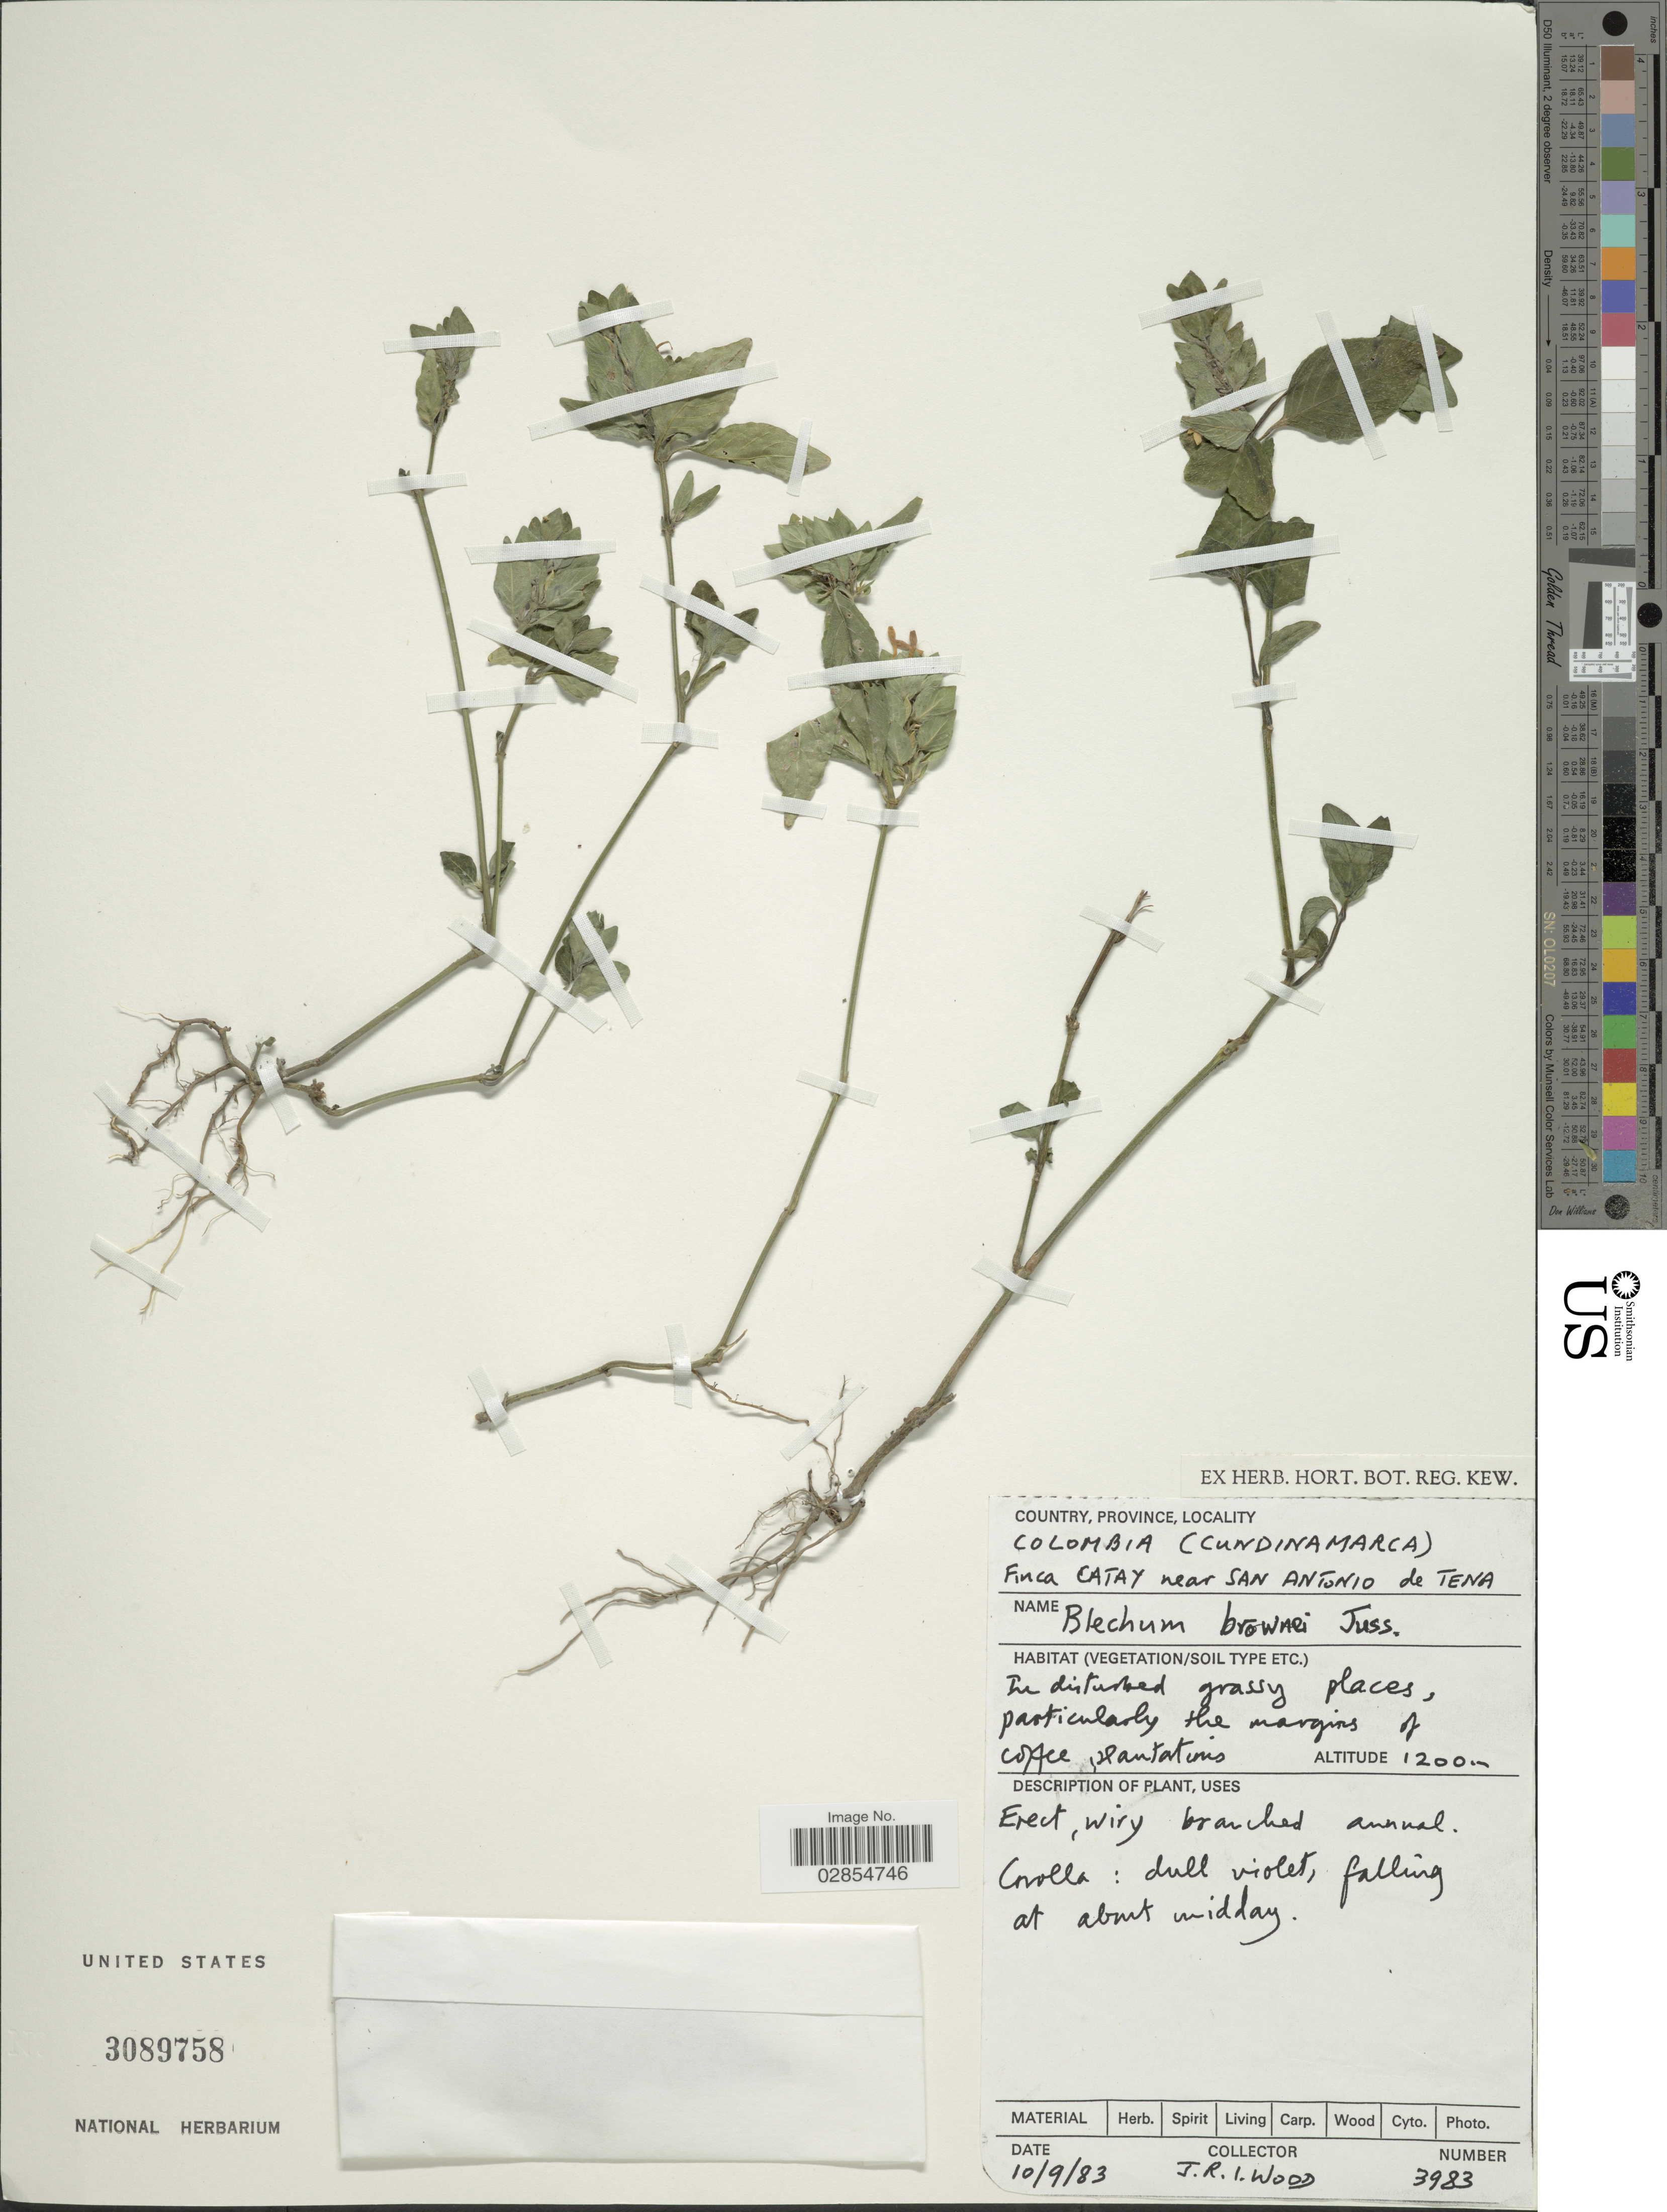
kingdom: Plantae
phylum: Tracheophyta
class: Magnoliopsida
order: Lamiales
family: Acanthaceae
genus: Blechum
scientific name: Blechum pyramidatum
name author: (Lam.) Urb.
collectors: J. R. I. Wood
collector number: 3983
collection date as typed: Transcribed d/m/y: 10/9/83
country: Colombia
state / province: Cundinamarca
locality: Finca Catay near San Antonio de Tena.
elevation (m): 1200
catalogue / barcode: US 3089758